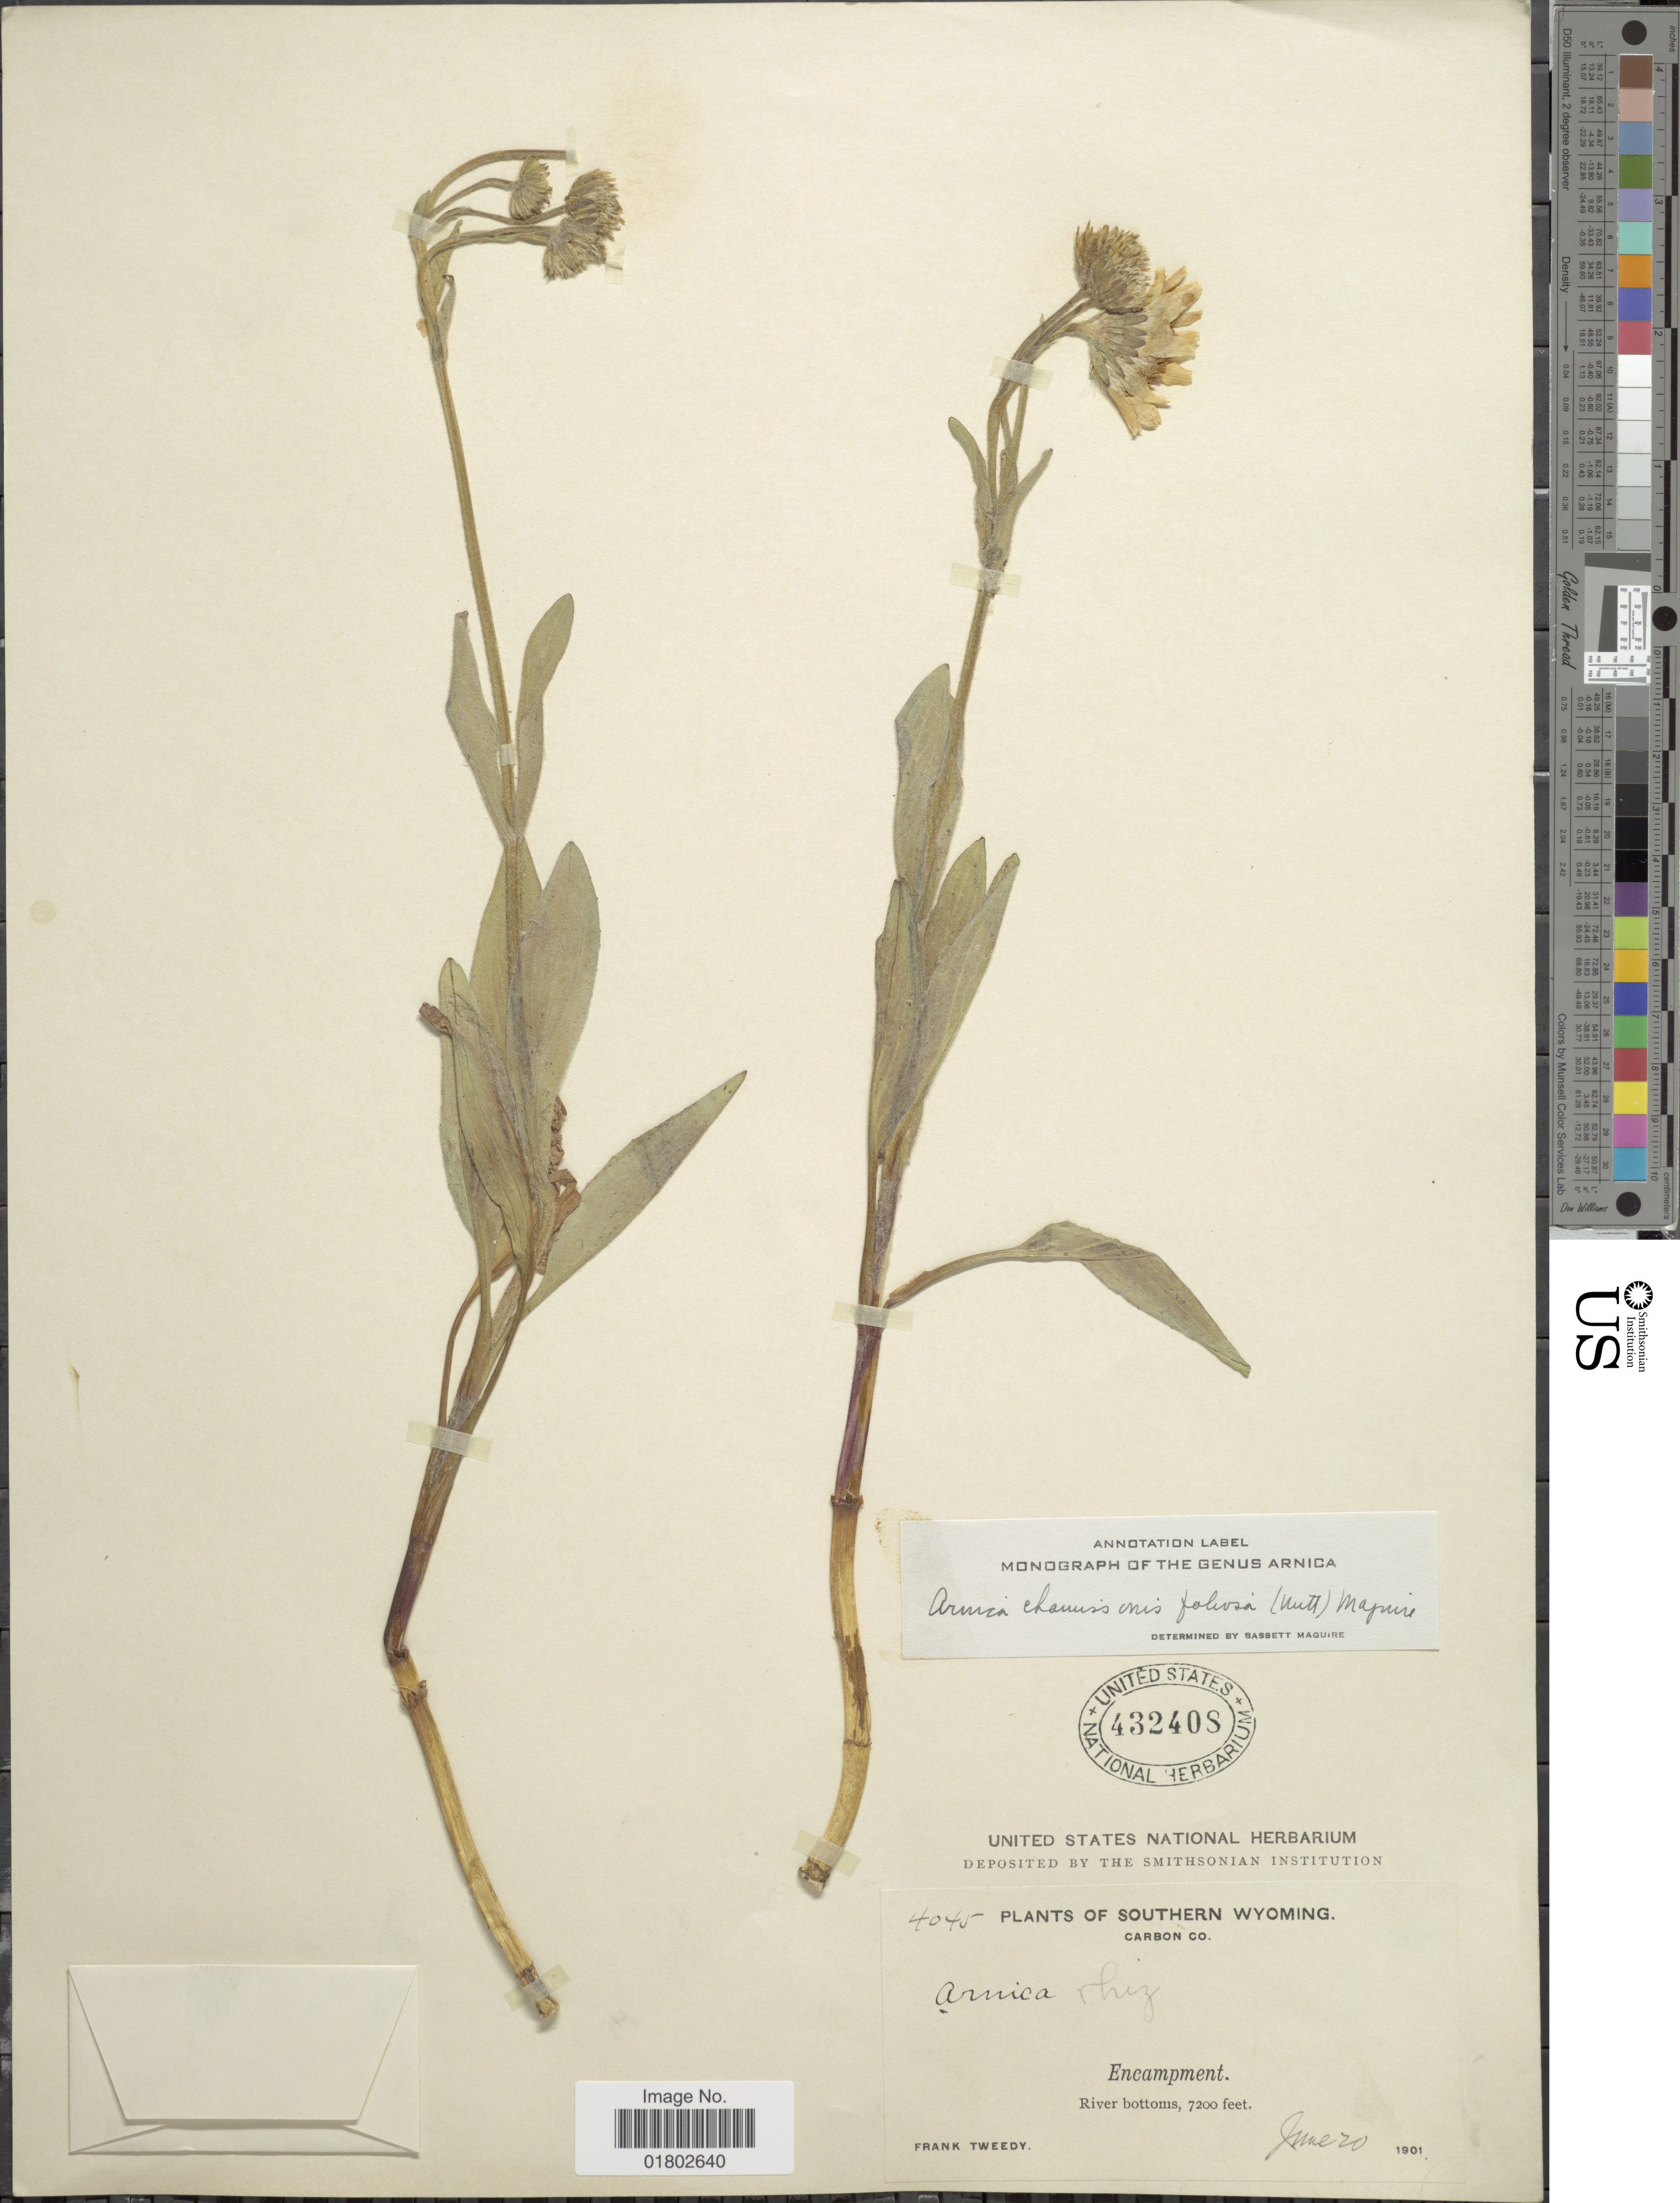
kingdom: Plantae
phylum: Tracheophyta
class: Magnoliopsida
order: Asterales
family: Asteraceae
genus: Arnica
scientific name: Arnica chamissonis subsp. foliosa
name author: (Nutt.) Maguire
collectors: F. Tweedy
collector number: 4045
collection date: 1901-06-20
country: United States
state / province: Wyoming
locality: Carbon Co., Encampment, River bottoms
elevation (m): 2195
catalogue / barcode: US 432408